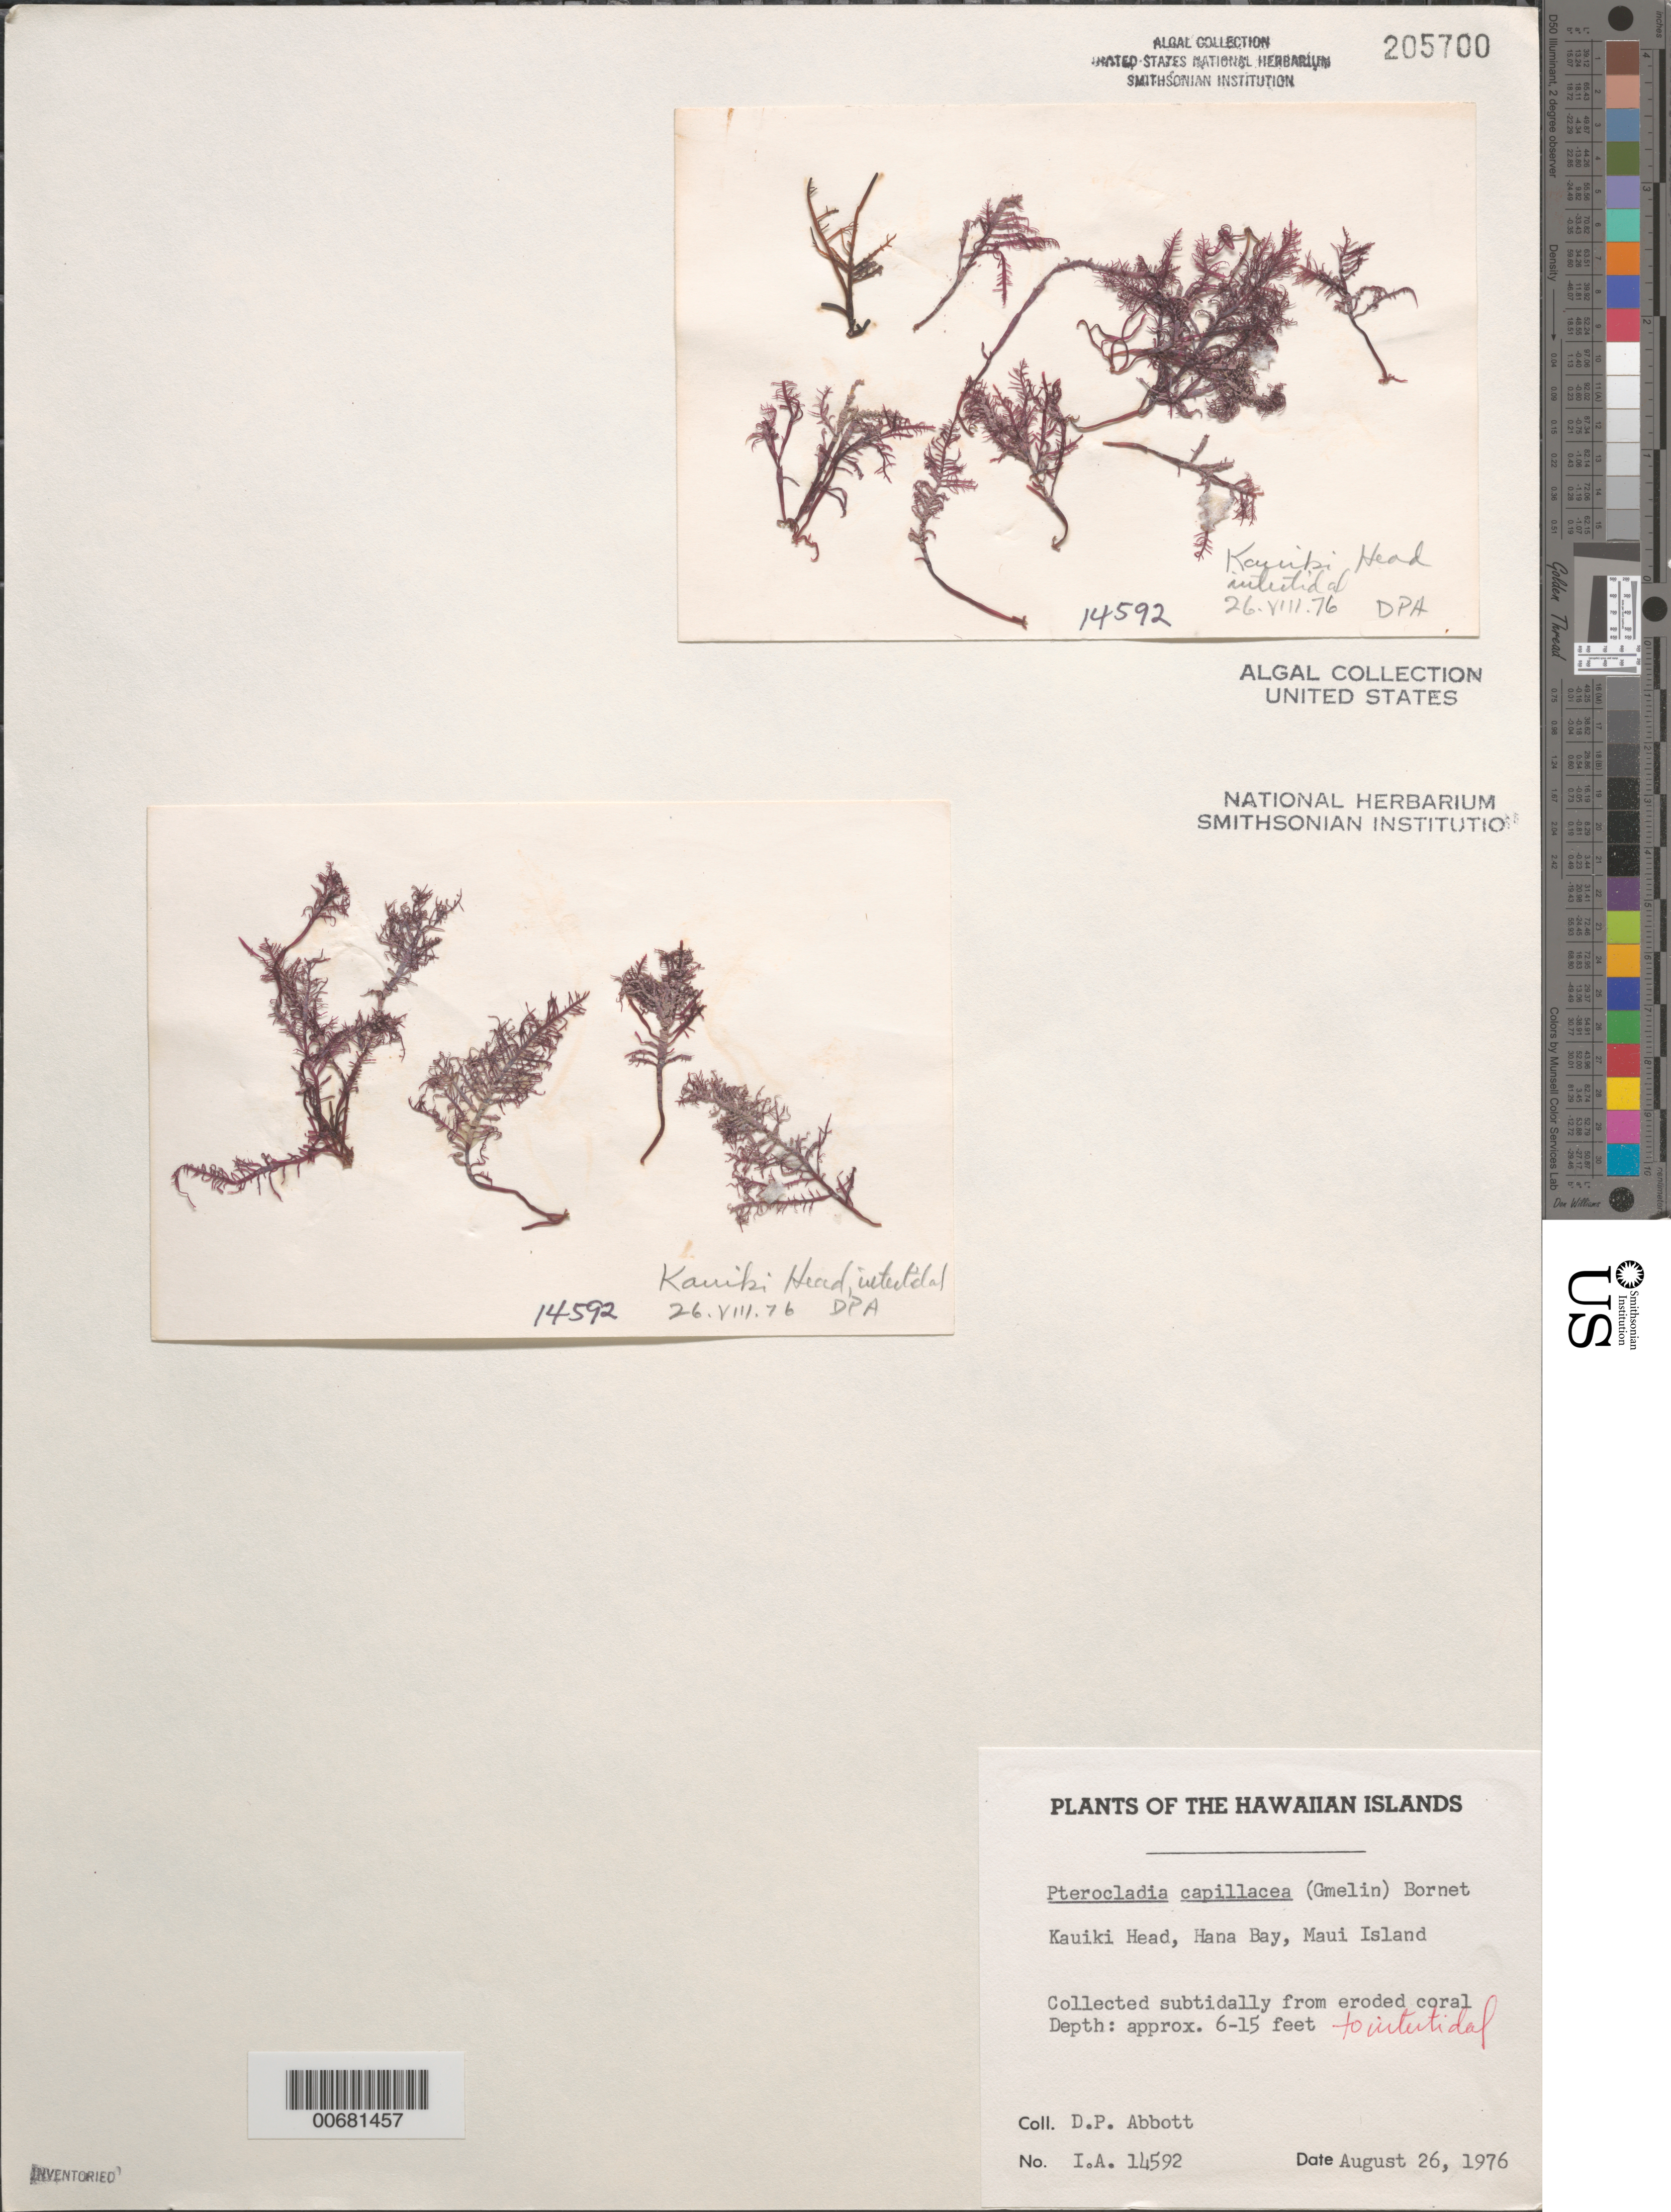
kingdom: Plantae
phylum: Rhodophyta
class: Florideophyceae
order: Gelidiales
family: Pterocladiaceae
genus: Pterocladiella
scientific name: Pterocladiella capillacea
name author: (S.G. Gmel.) Santelices & Hommers.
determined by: Algae name updating Project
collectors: D. P. Abbott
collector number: IAA 14592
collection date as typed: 26 Aug 1976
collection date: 1976-08-26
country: United States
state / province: Hawaii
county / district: Maui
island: Maui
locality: Kauiki Head, Hana Bay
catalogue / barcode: US 205700